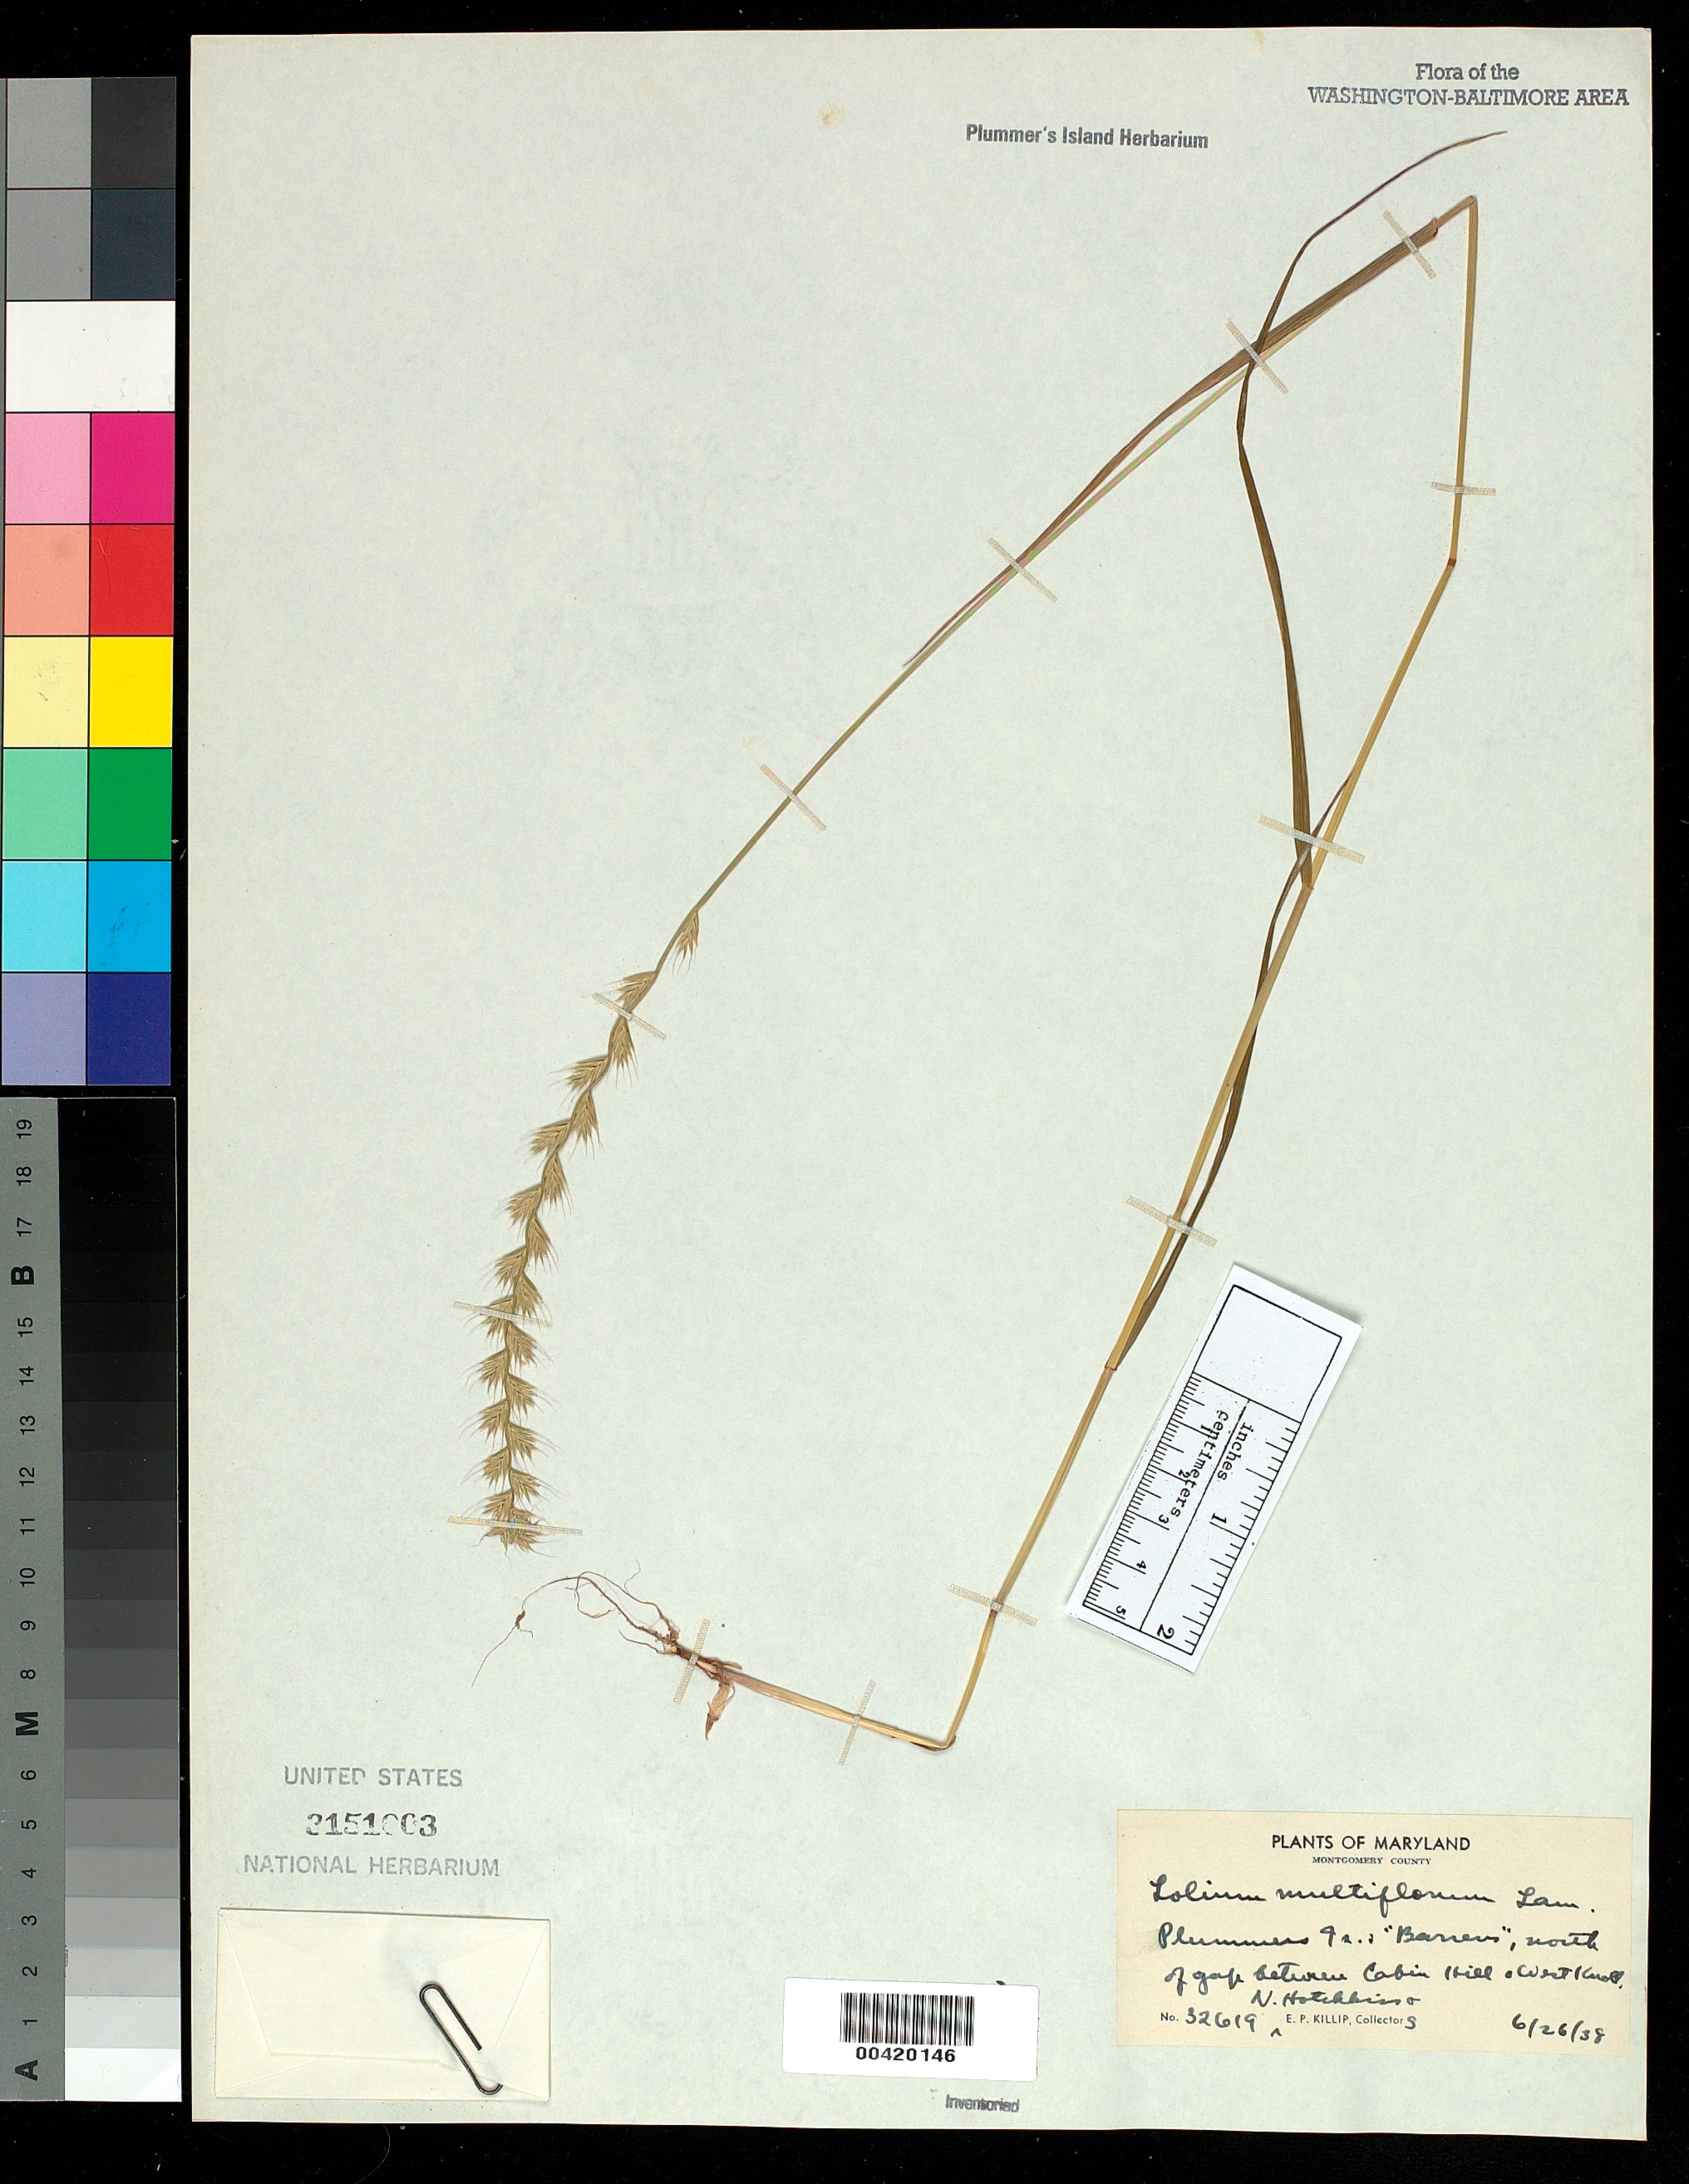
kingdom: Plantae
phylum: Tracheophyta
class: Liliopsida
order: Poales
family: Poaceae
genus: Lolium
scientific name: Lolium perenne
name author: L.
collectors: E. P. Killip & N. Hotchkiss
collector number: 32619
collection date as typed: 26 Jun 1938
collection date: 1938-06-26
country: United States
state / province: Maryland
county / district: Montgomery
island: Plummers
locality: Plummer's Island; "barrens" north of Gap between Cabin Hill and west knoll C. & O. Canal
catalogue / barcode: US 3151003